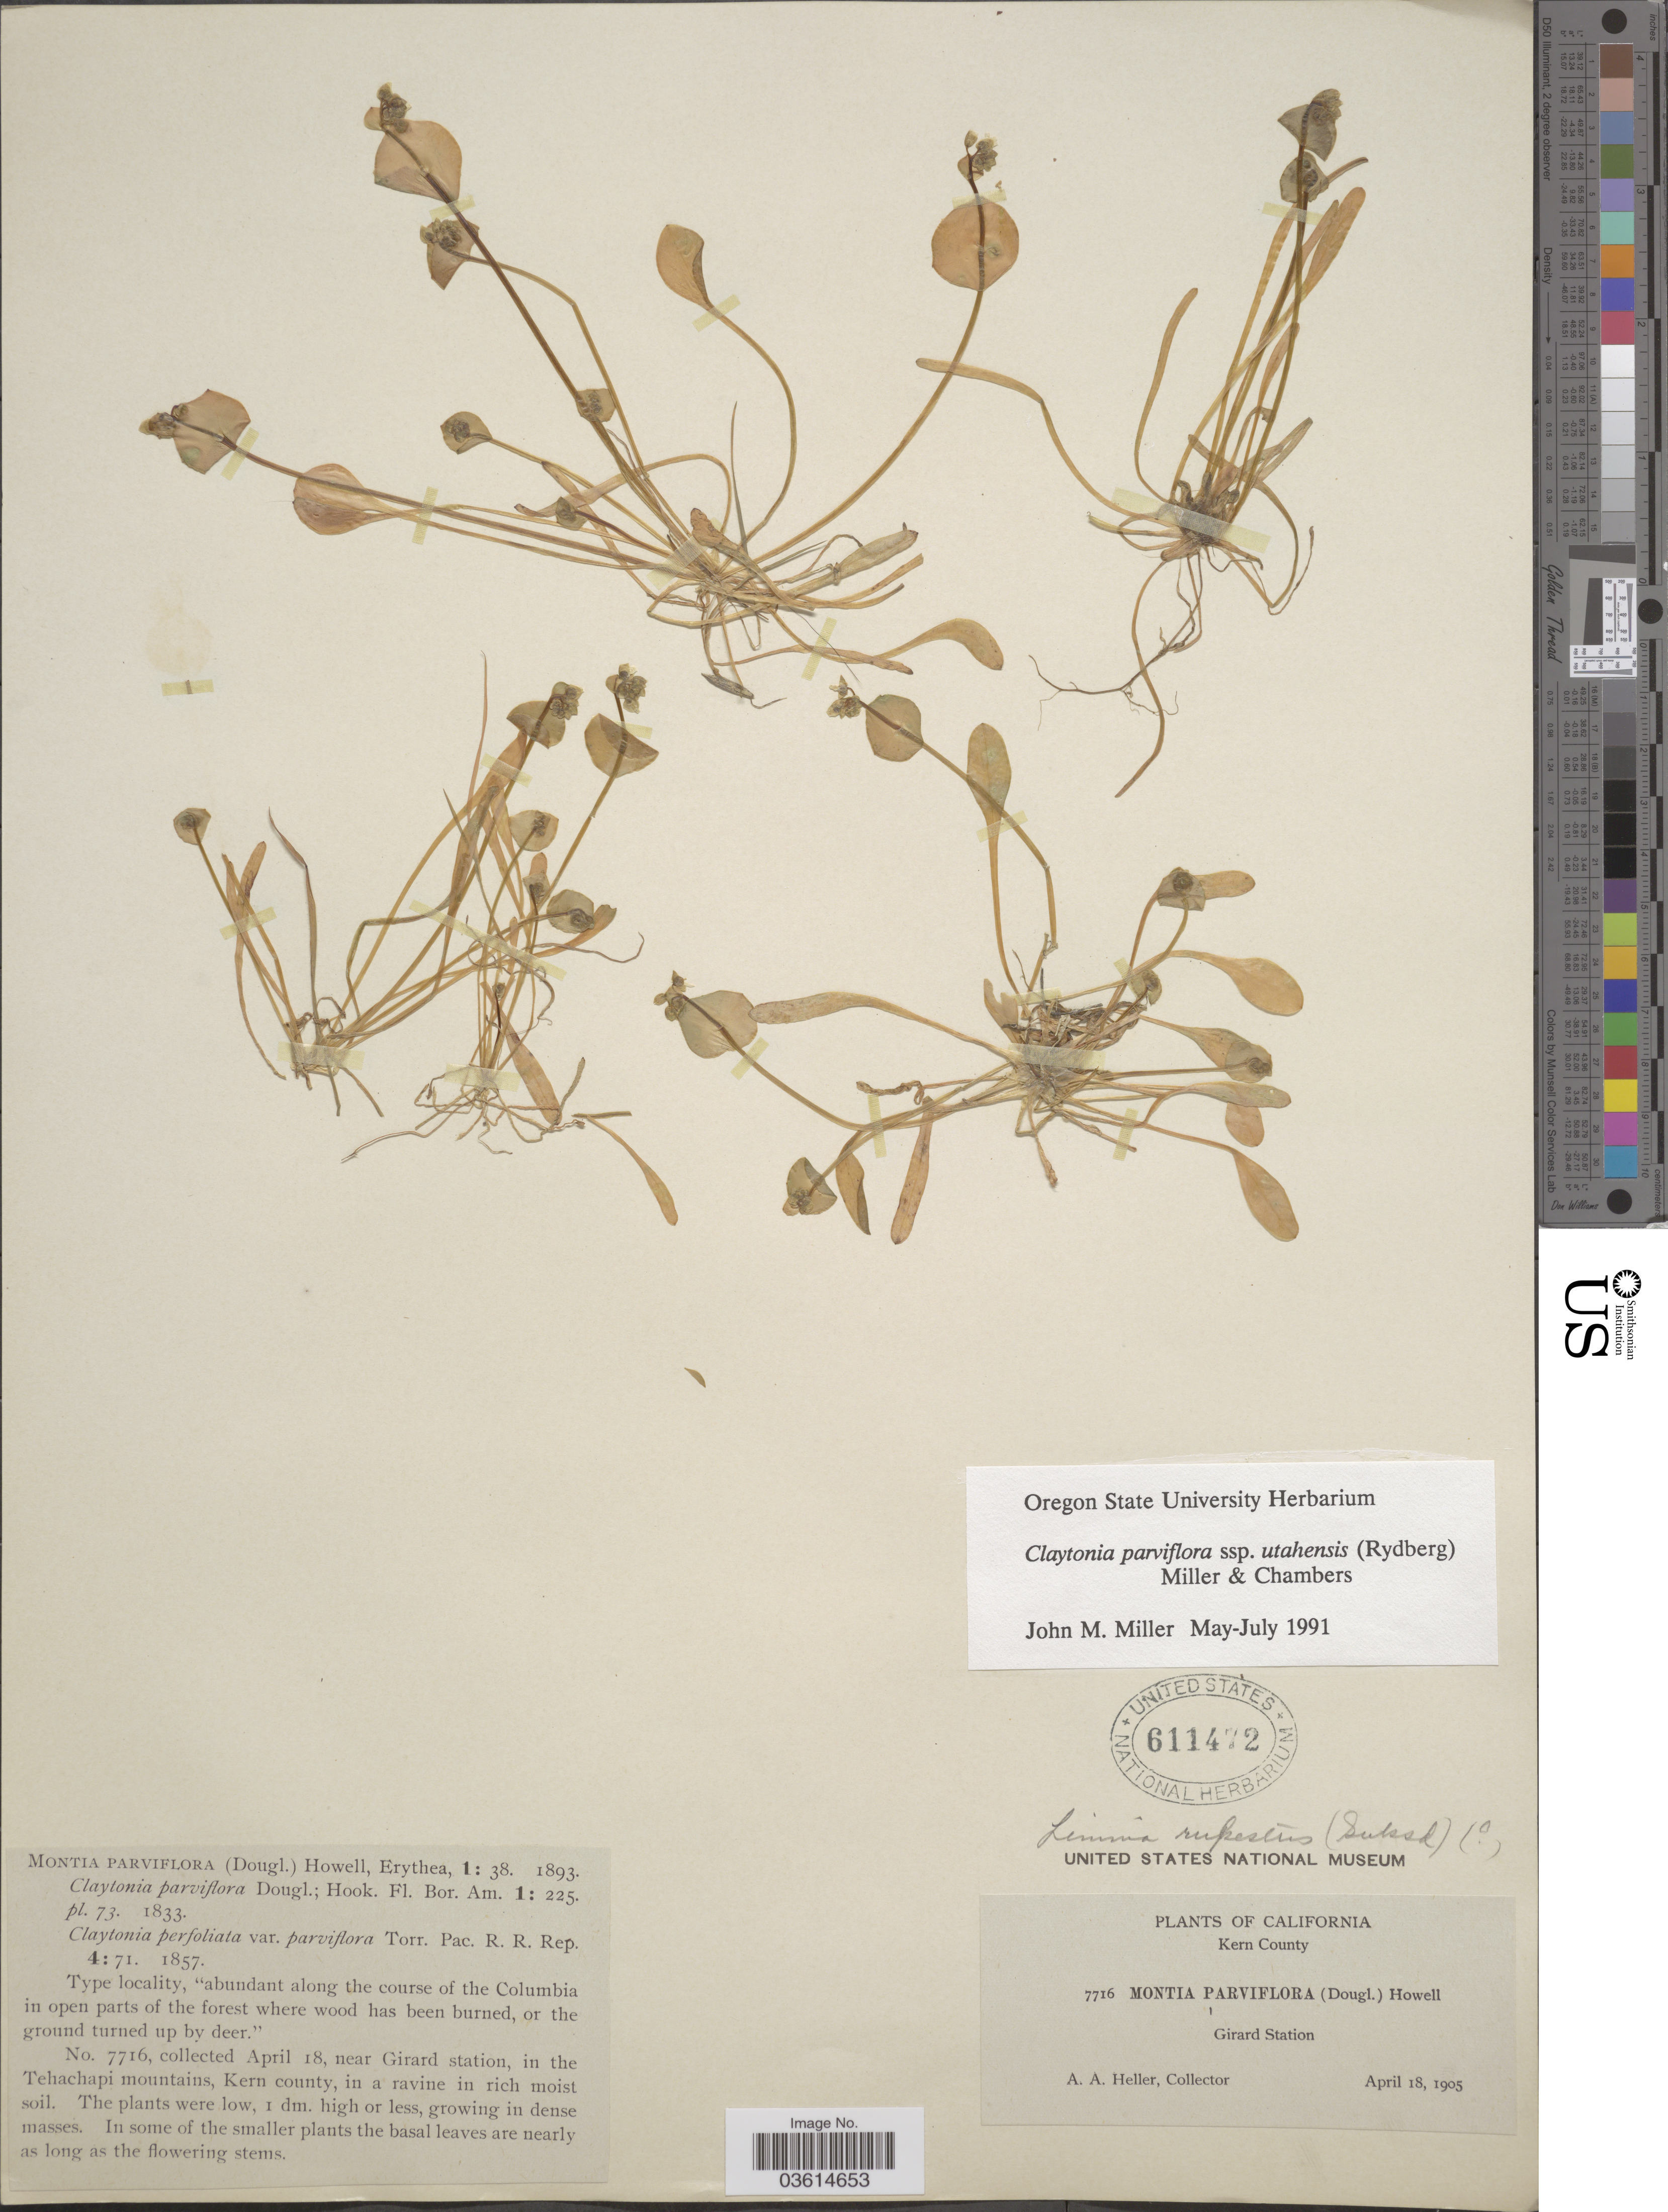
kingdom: Plantae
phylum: Tracheophyta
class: Magnoliopsida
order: Caryophyllales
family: Montiaceae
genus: Claytonia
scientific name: Claytonia parviflora subsp. utahensis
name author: (Rydb.) John M. Mill. & K.L. Chambers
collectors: A. A. Heller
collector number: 7716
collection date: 1905-04-18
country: United States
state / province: California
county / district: Kern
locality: Kern County. Girard Station. Near Girard station, in the Tehachapi mountains.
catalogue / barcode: US 611472